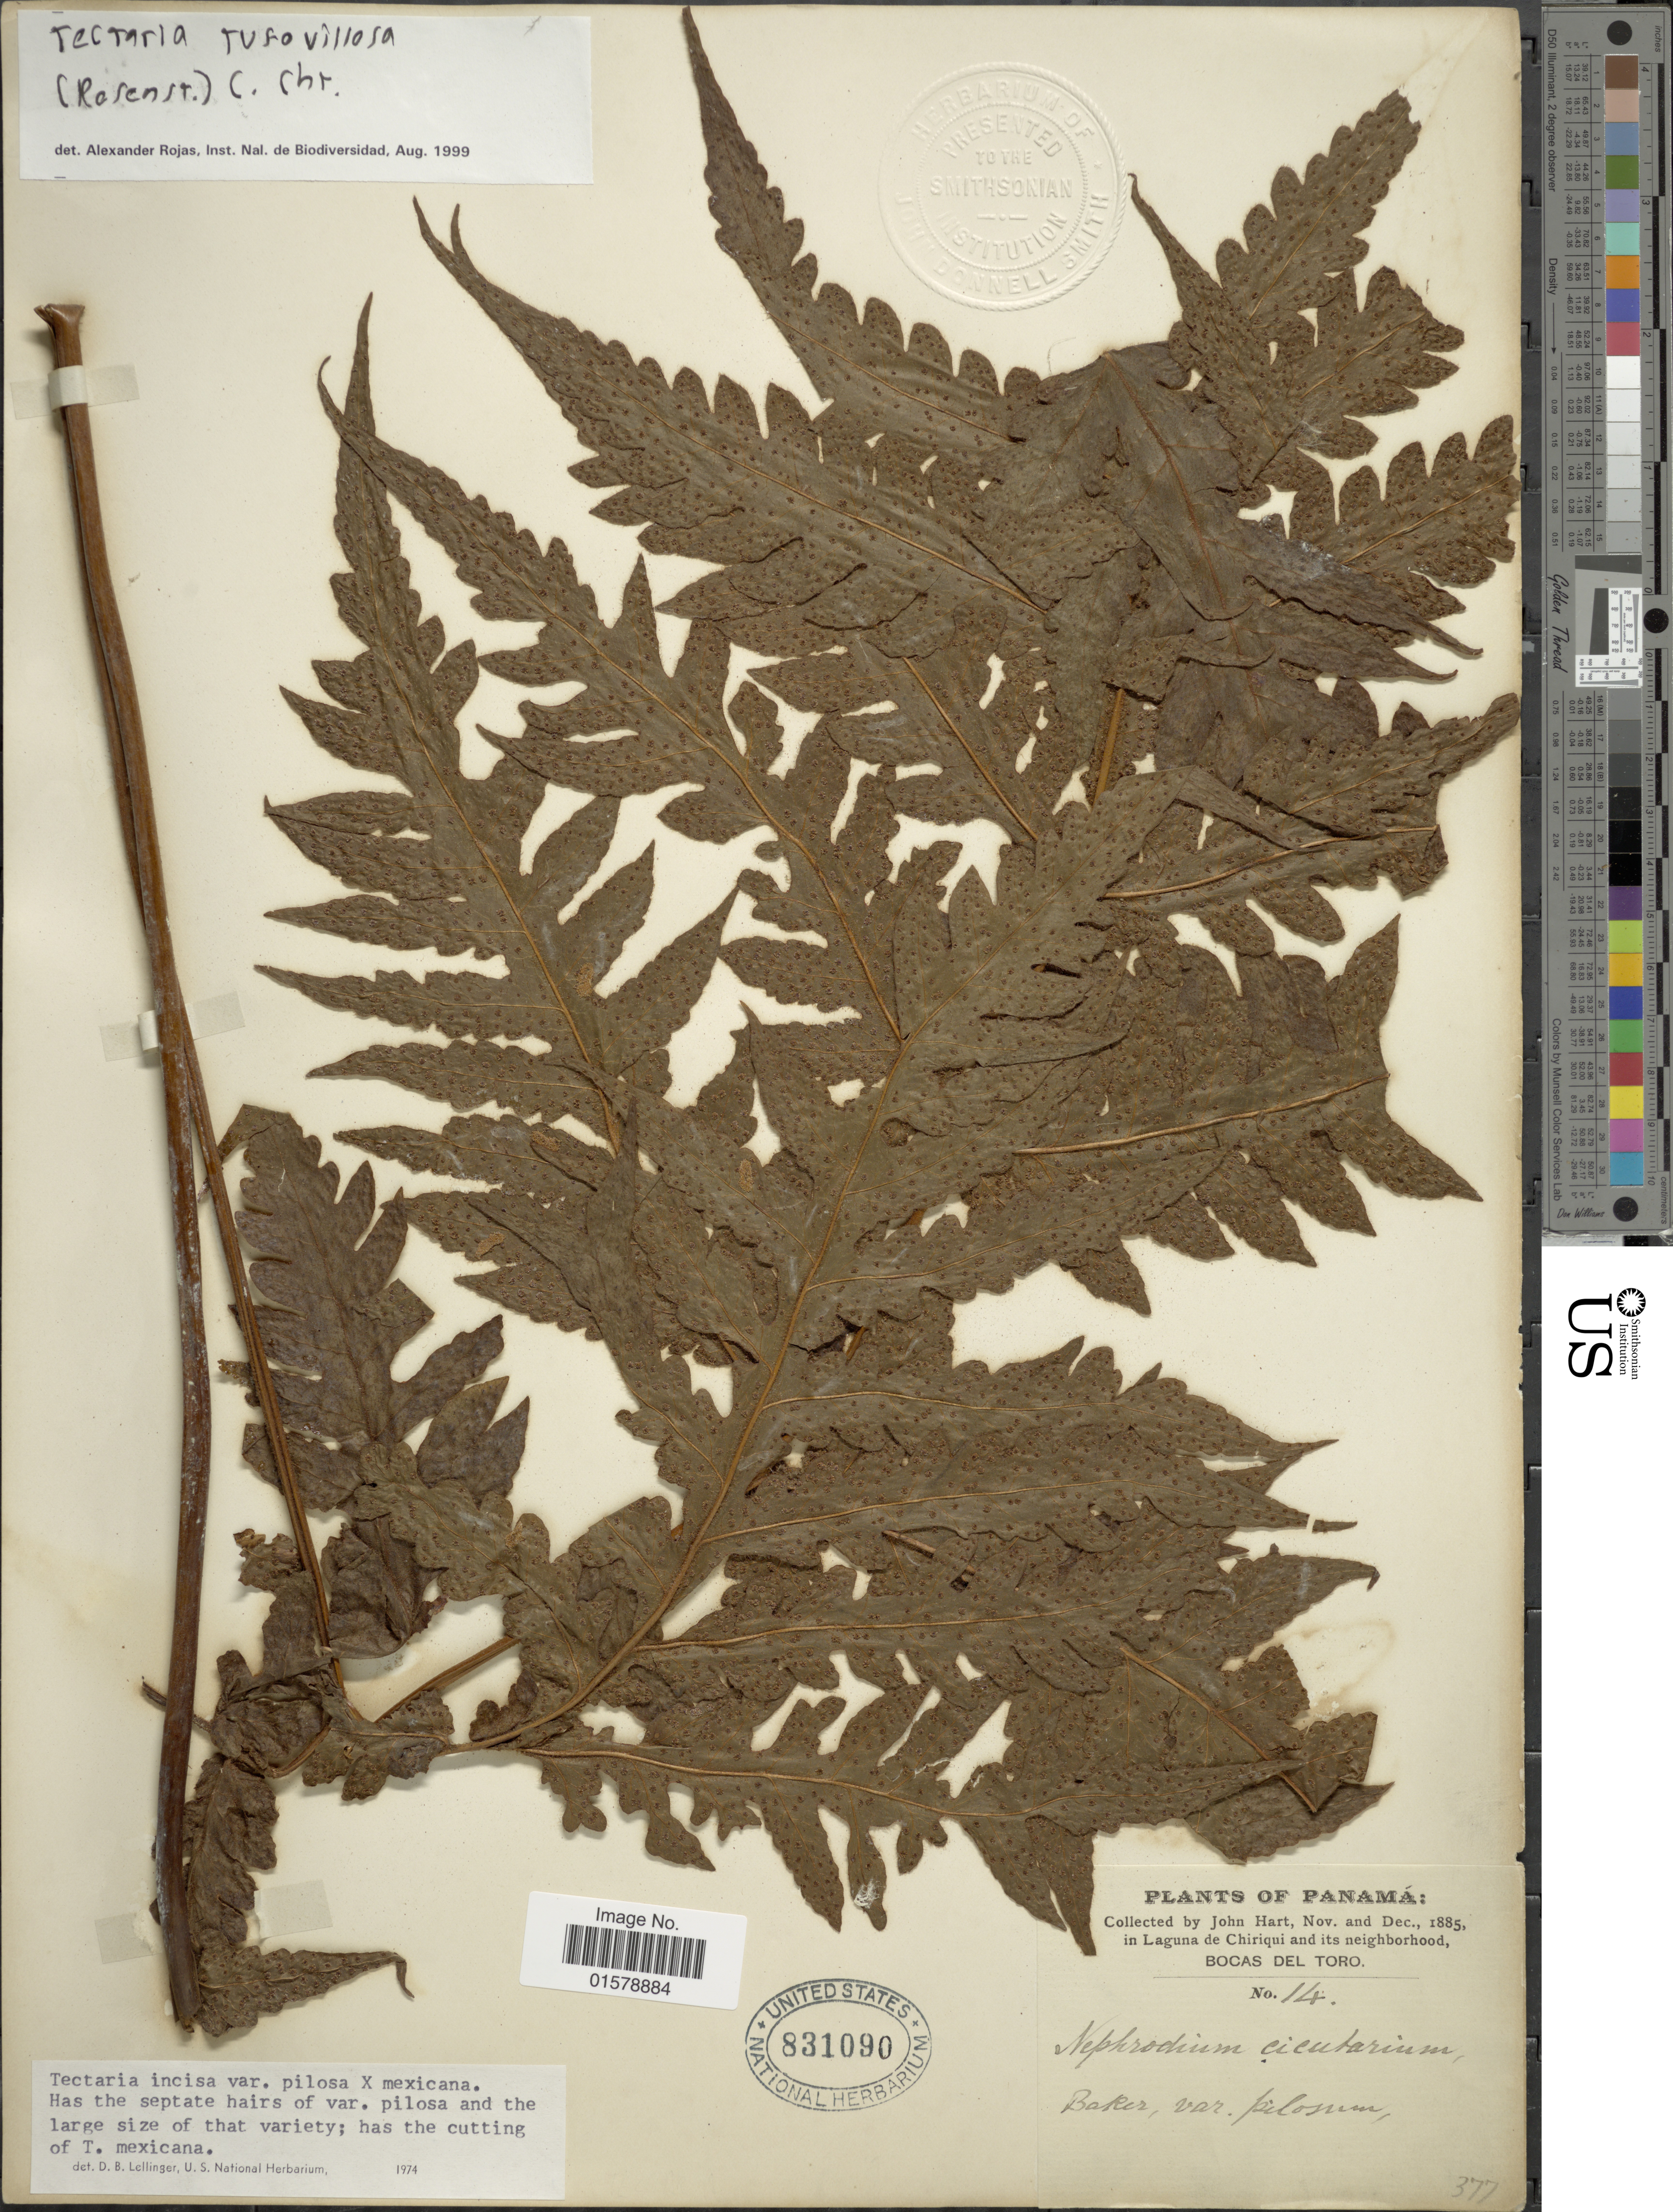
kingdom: Plantae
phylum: Tracheophyta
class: Polypodiopsida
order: Polypodiales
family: Tectariaceae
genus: Tectaria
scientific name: Tectaria rufovillosa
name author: (Rosenst.) C. Chr.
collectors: J. H. Hart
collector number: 14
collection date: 1885-11/1885-12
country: Panama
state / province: Bocas del Toro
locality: Jn Laguna de Chiriqui and its neighborhood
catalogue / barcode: US 831090